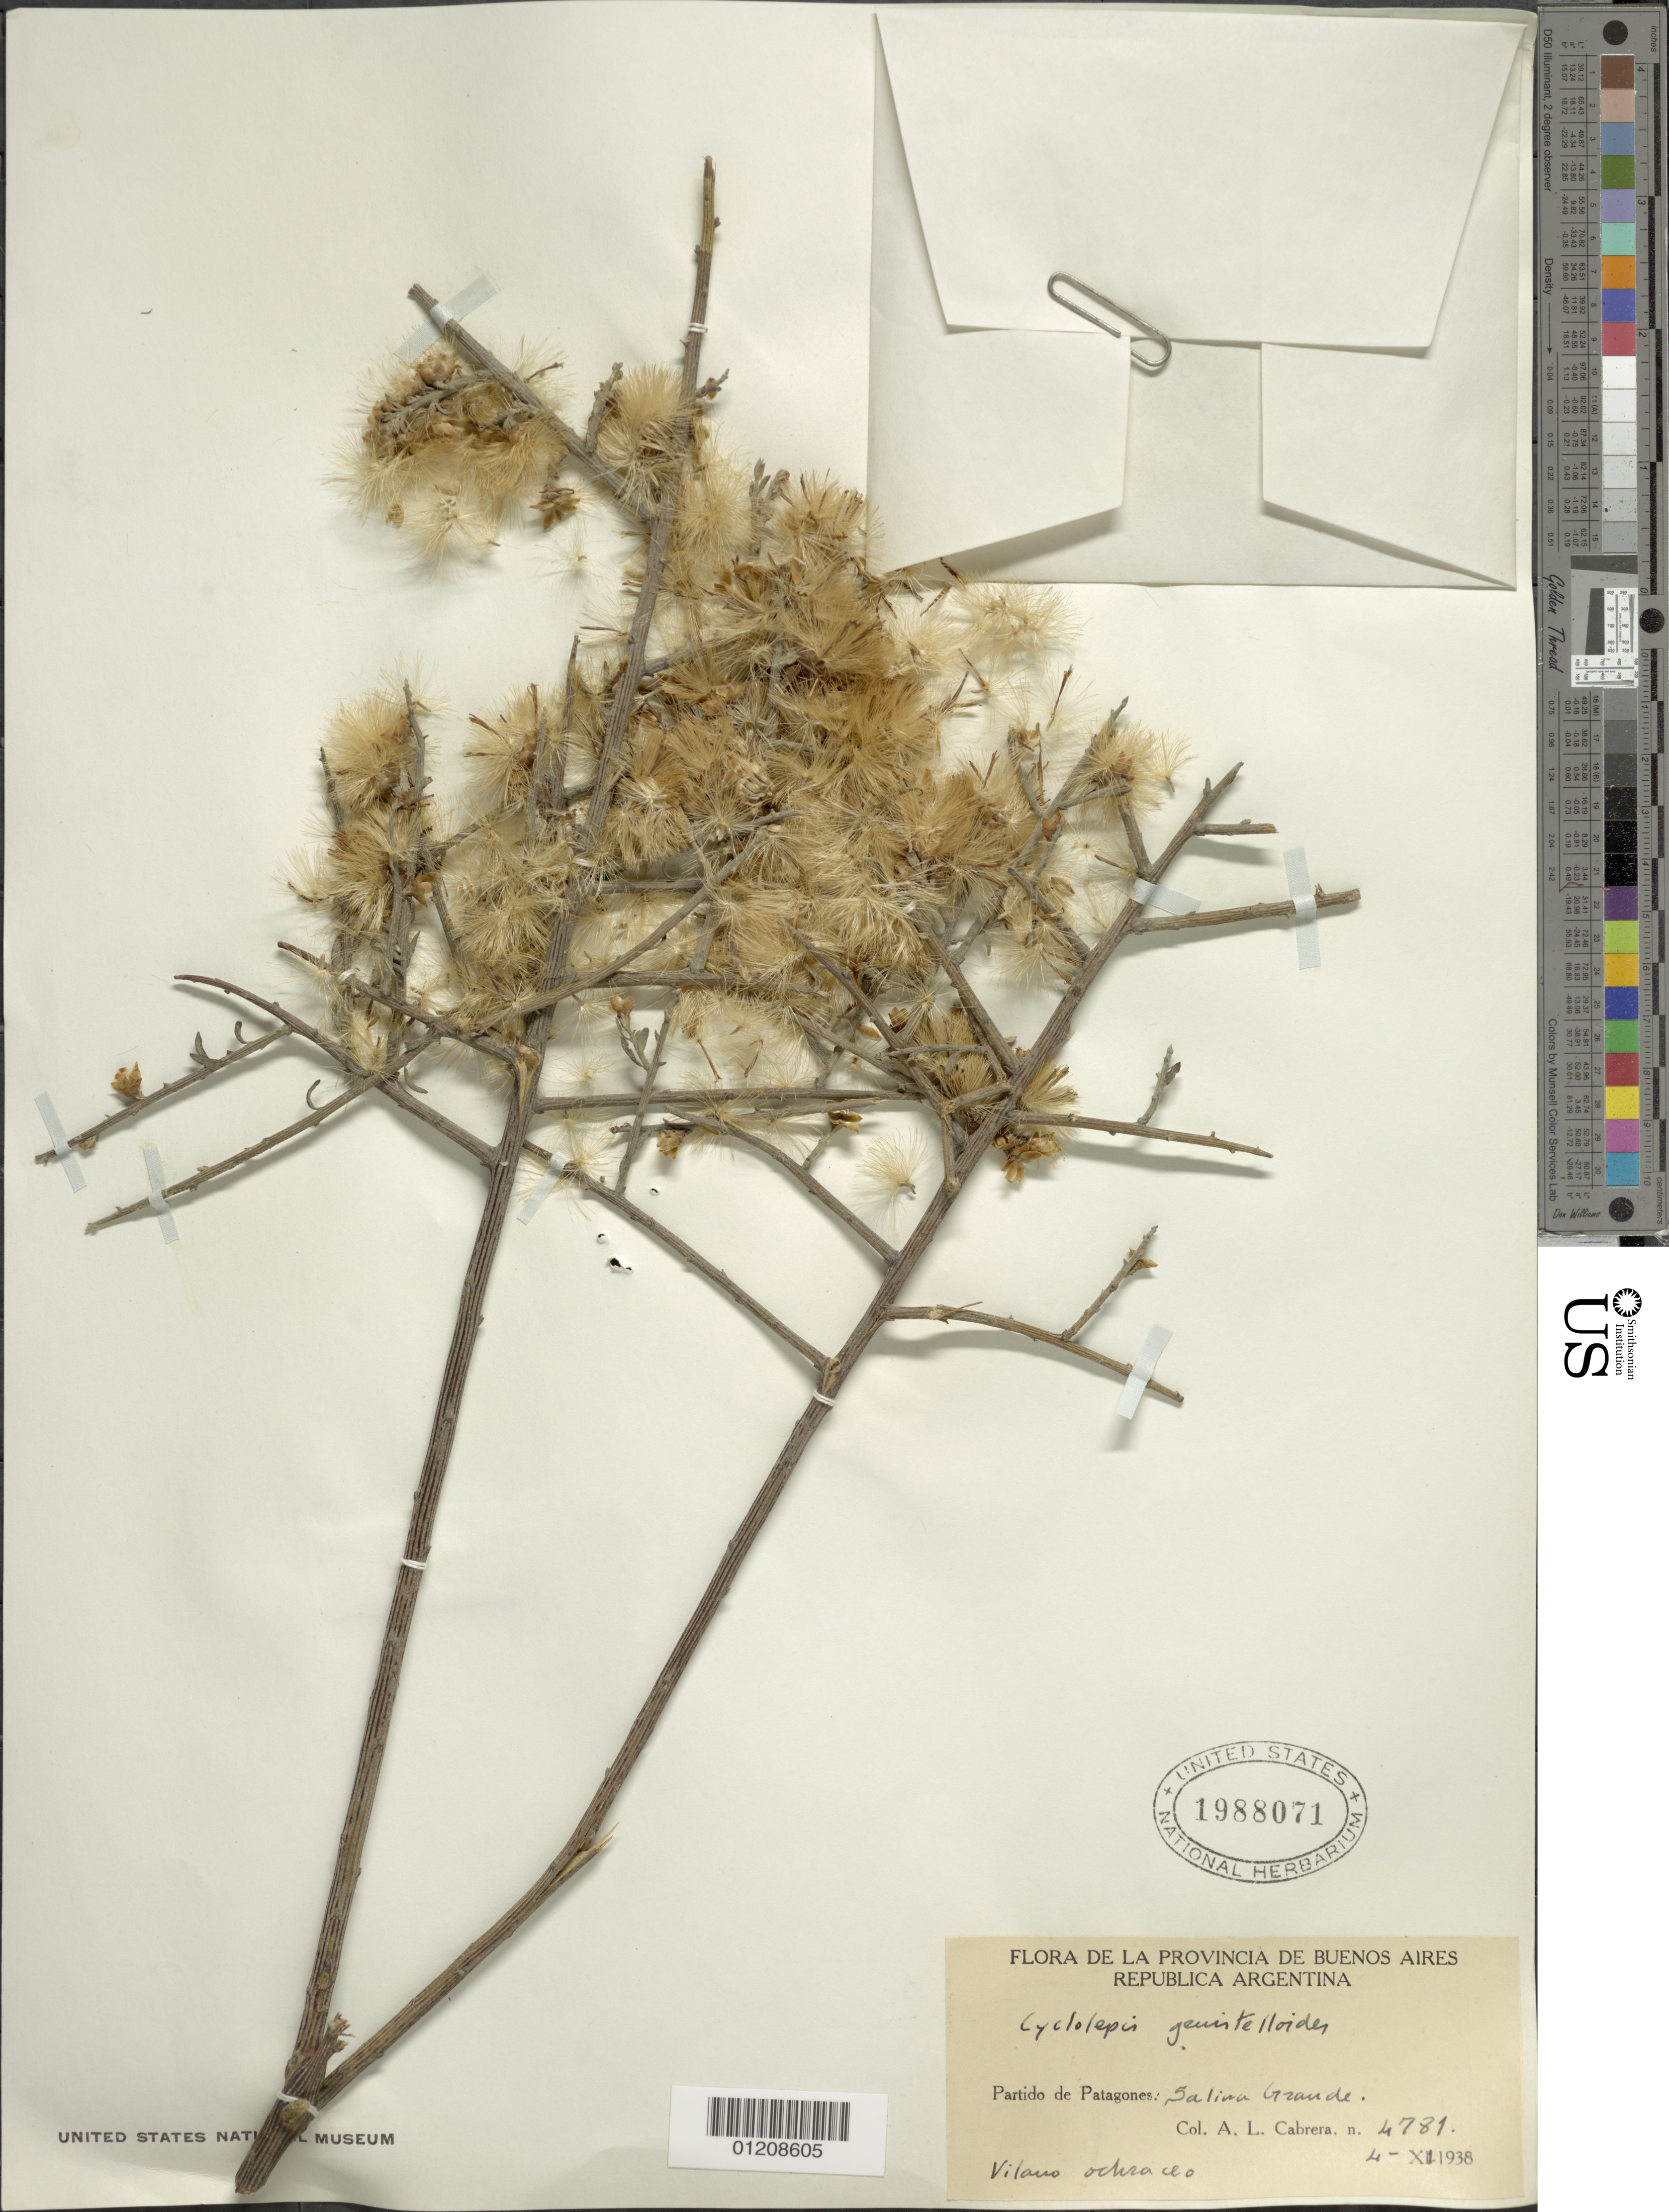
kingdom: Plantae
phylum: Tracheophyta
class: Magnoliopsida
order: Asterales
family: Asteraceae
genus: Cyclolepis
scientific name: Cyclolepis genistoides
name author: Gill. ex D. Don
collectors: A. L. Cabrera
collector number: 4781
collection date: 1938-11-04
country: Argentina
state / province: Buenos Aires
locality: Partido de Patagones: Salina Grande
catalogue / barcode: US 1988071